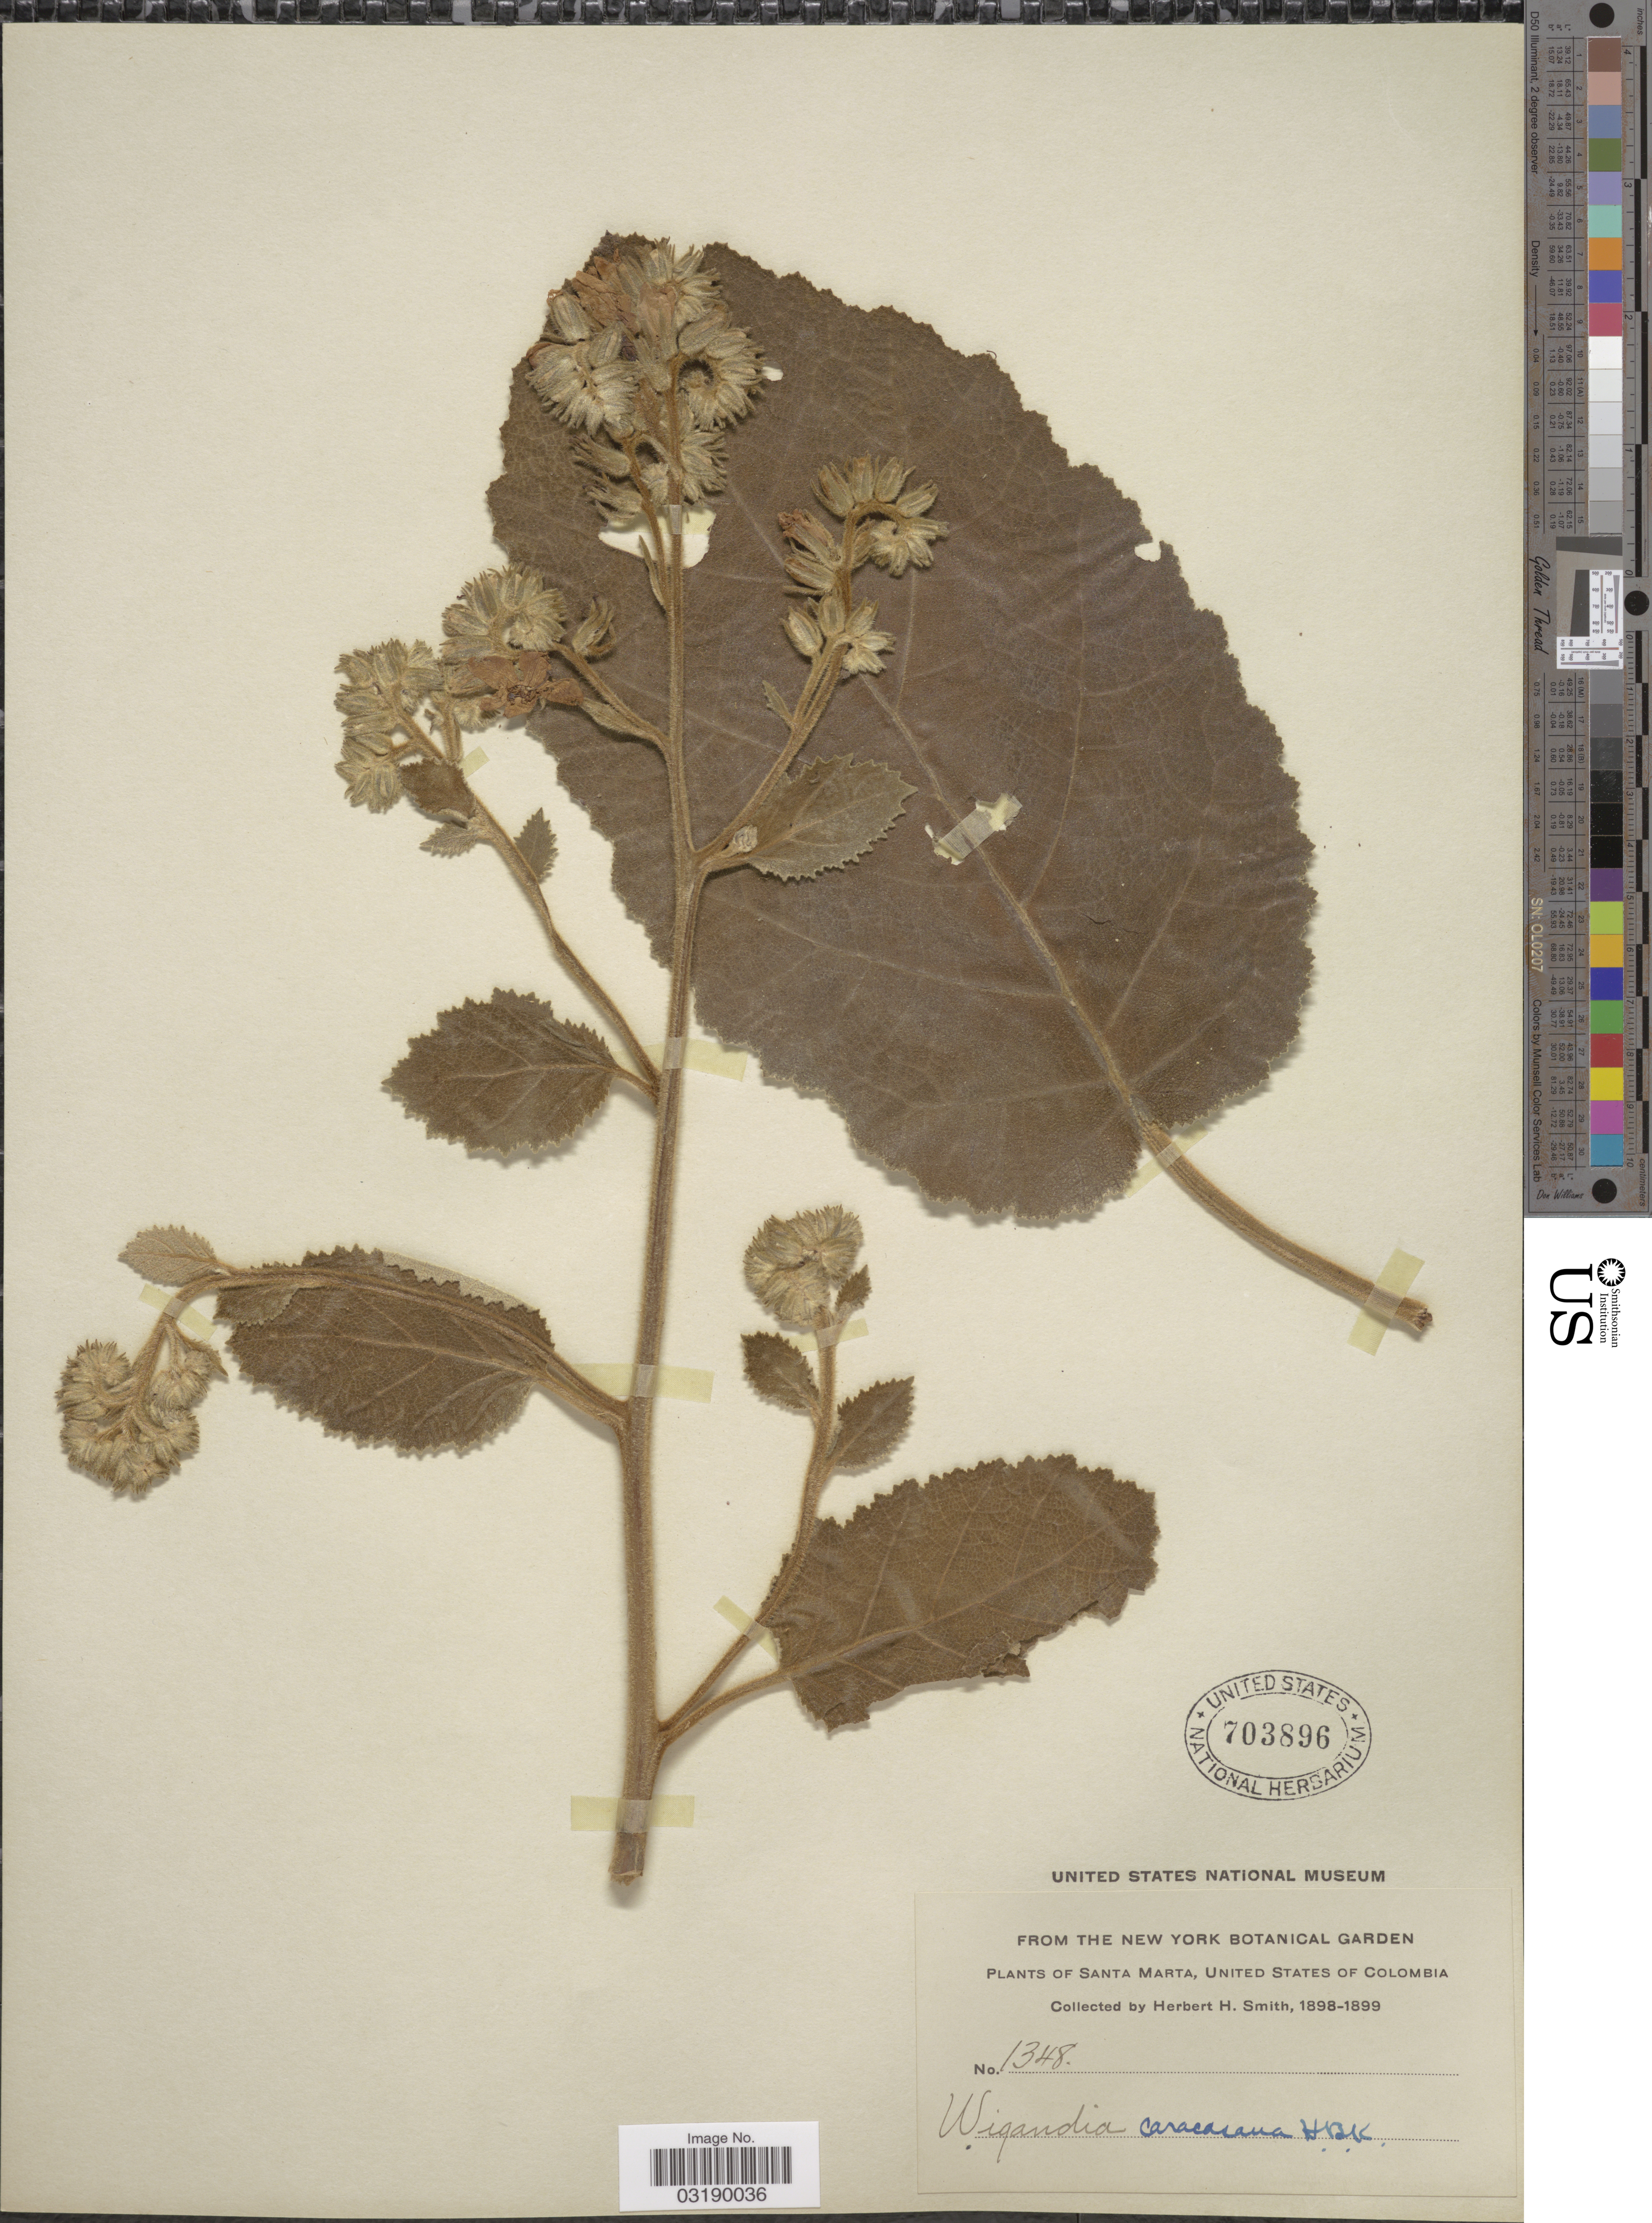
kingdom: Plantae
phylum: Tracheophyta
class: Magnoliopsida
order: Boraginales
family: Namaceae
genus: Wigandia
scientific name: Wigandia caracasana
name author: Kunth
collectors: Herbert H. Smith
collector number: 1348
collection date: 1898/1899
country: Colombia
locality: Santa Marta. United States of Colombia.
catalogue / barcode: US 703896